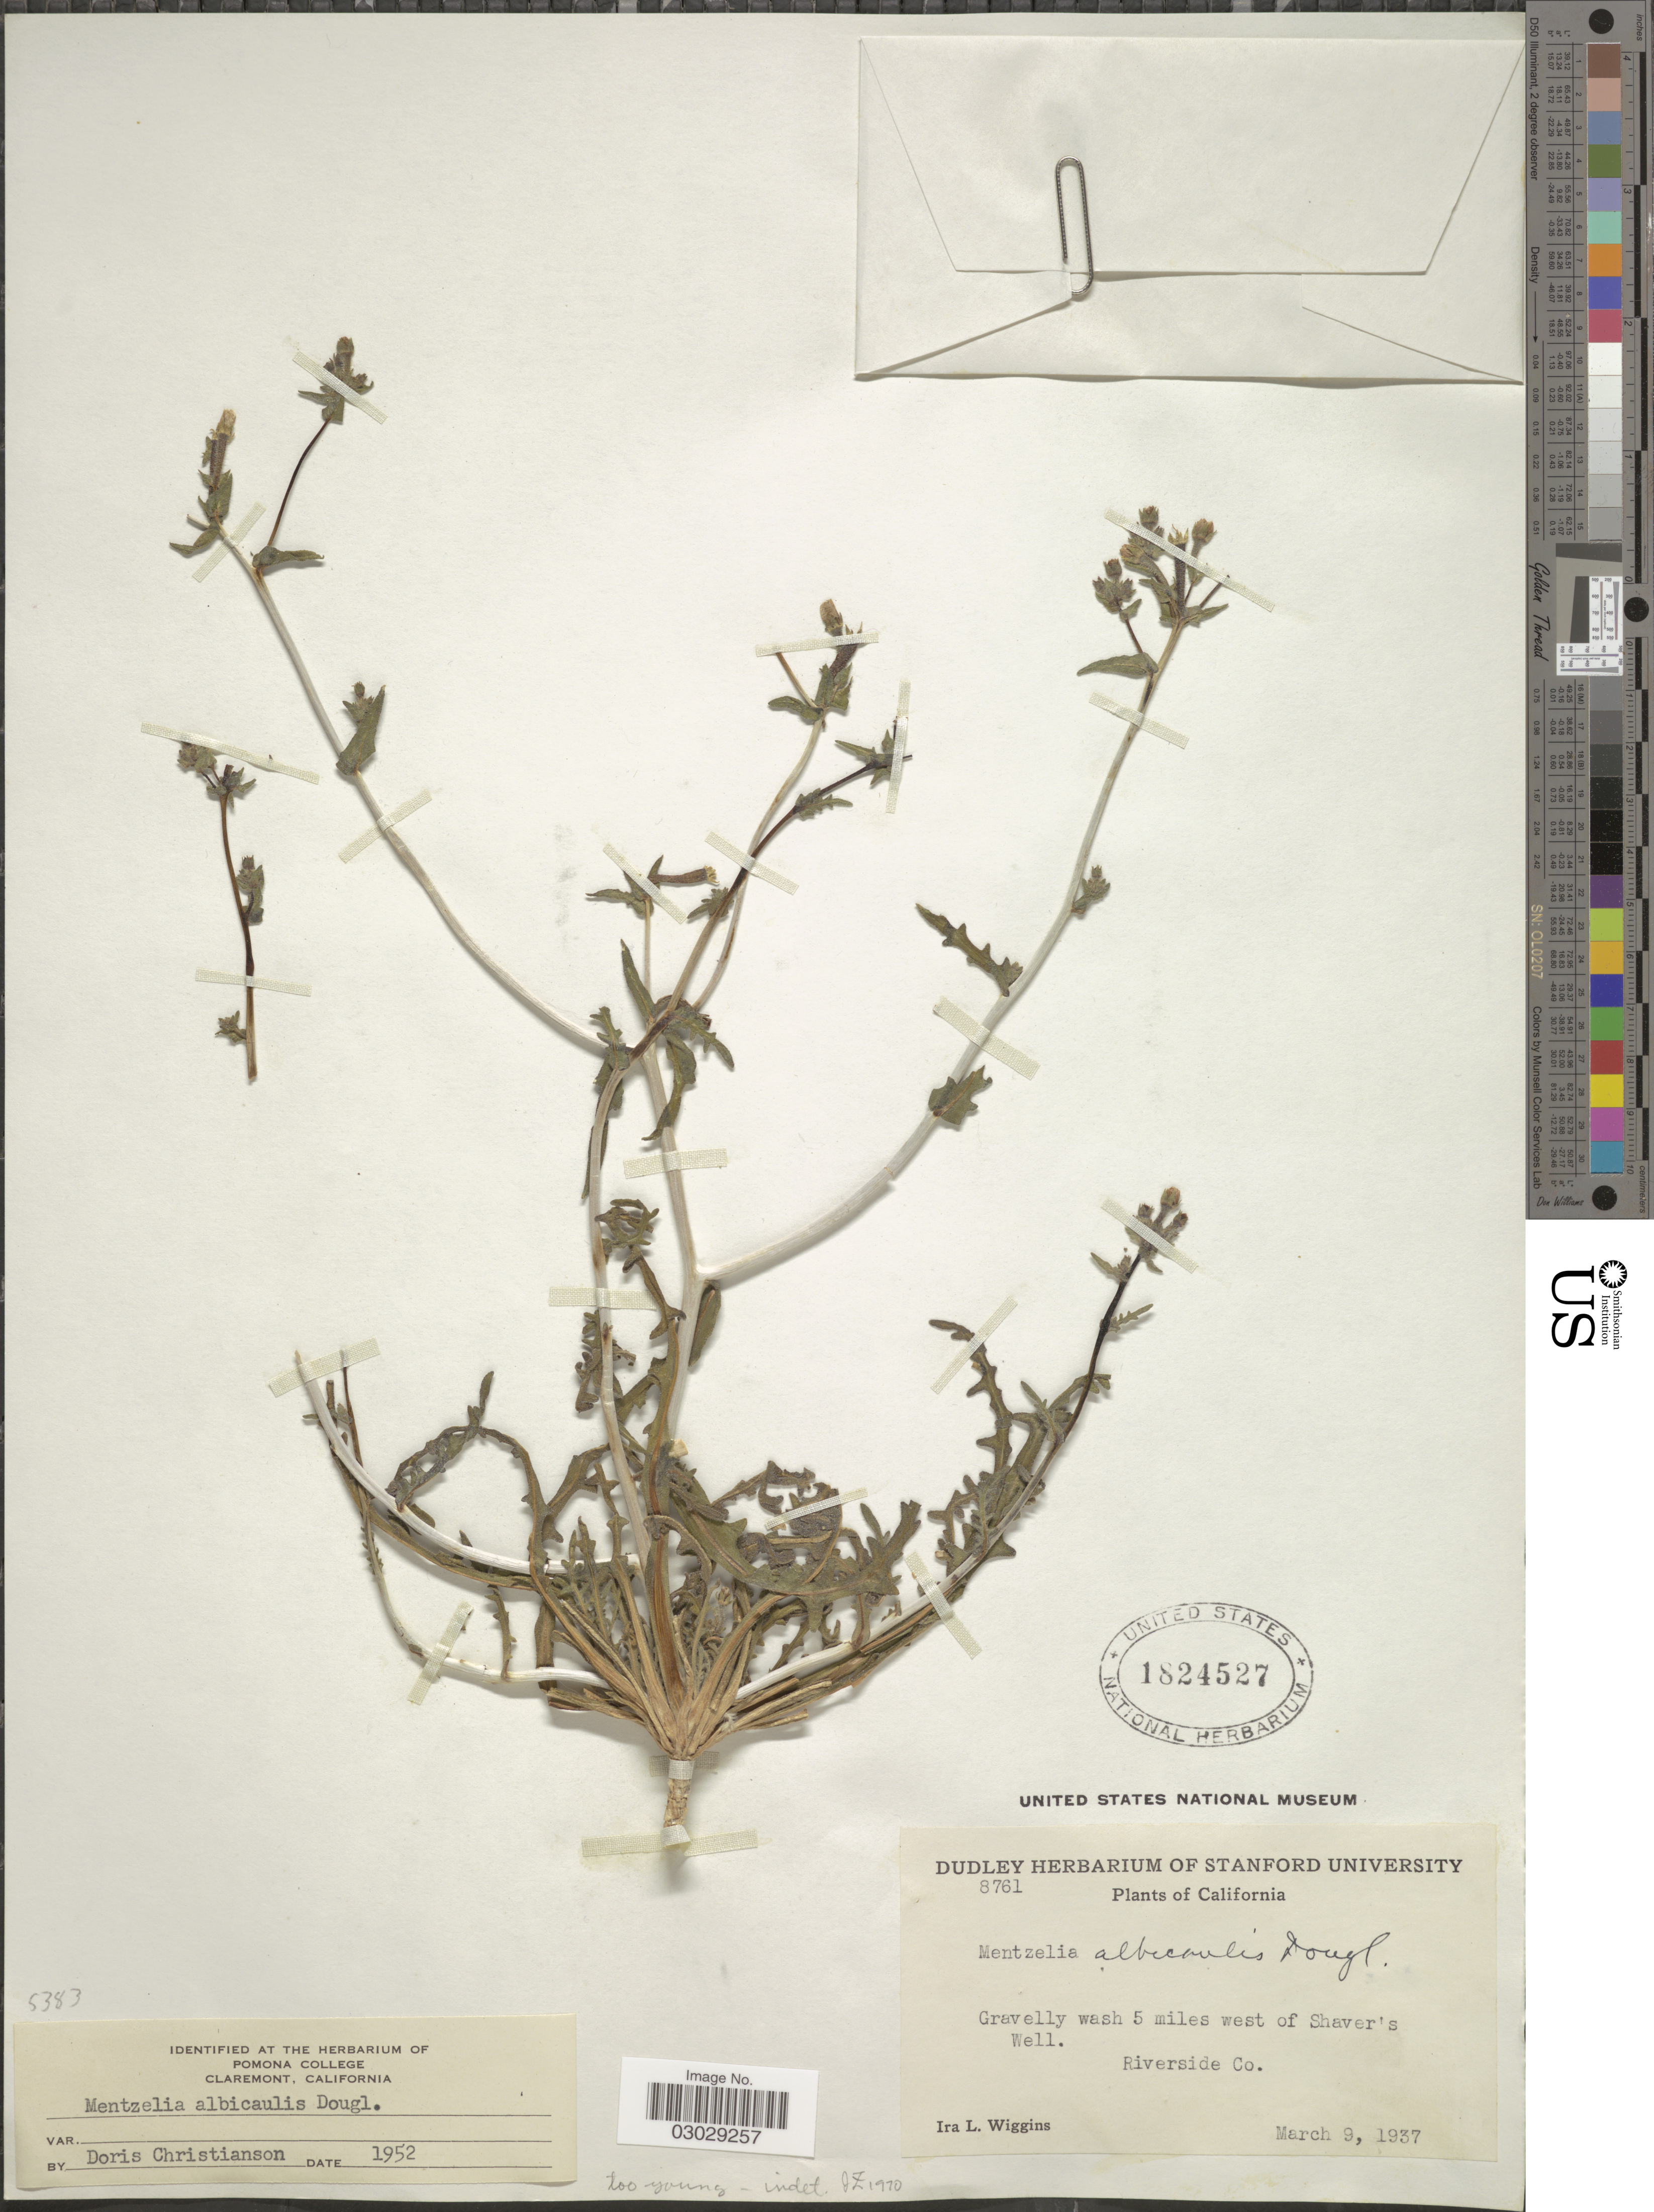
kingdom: Plantae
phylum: Tracheophyta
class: Magnoliopsida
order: Cornales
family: Loasaceae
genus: Mentzelia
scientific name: Mentzelia albicaulis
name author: (Douglas ex Hook.) Douglas ex Torr. & A. Gray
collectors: I. L. Wiggins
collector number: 8761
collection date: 1937-03-09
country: United States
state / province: California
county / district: Riverside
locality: Gravelly wash 5 miles west of Shaver's Well. Riverside Co.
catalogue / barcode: US 1824527